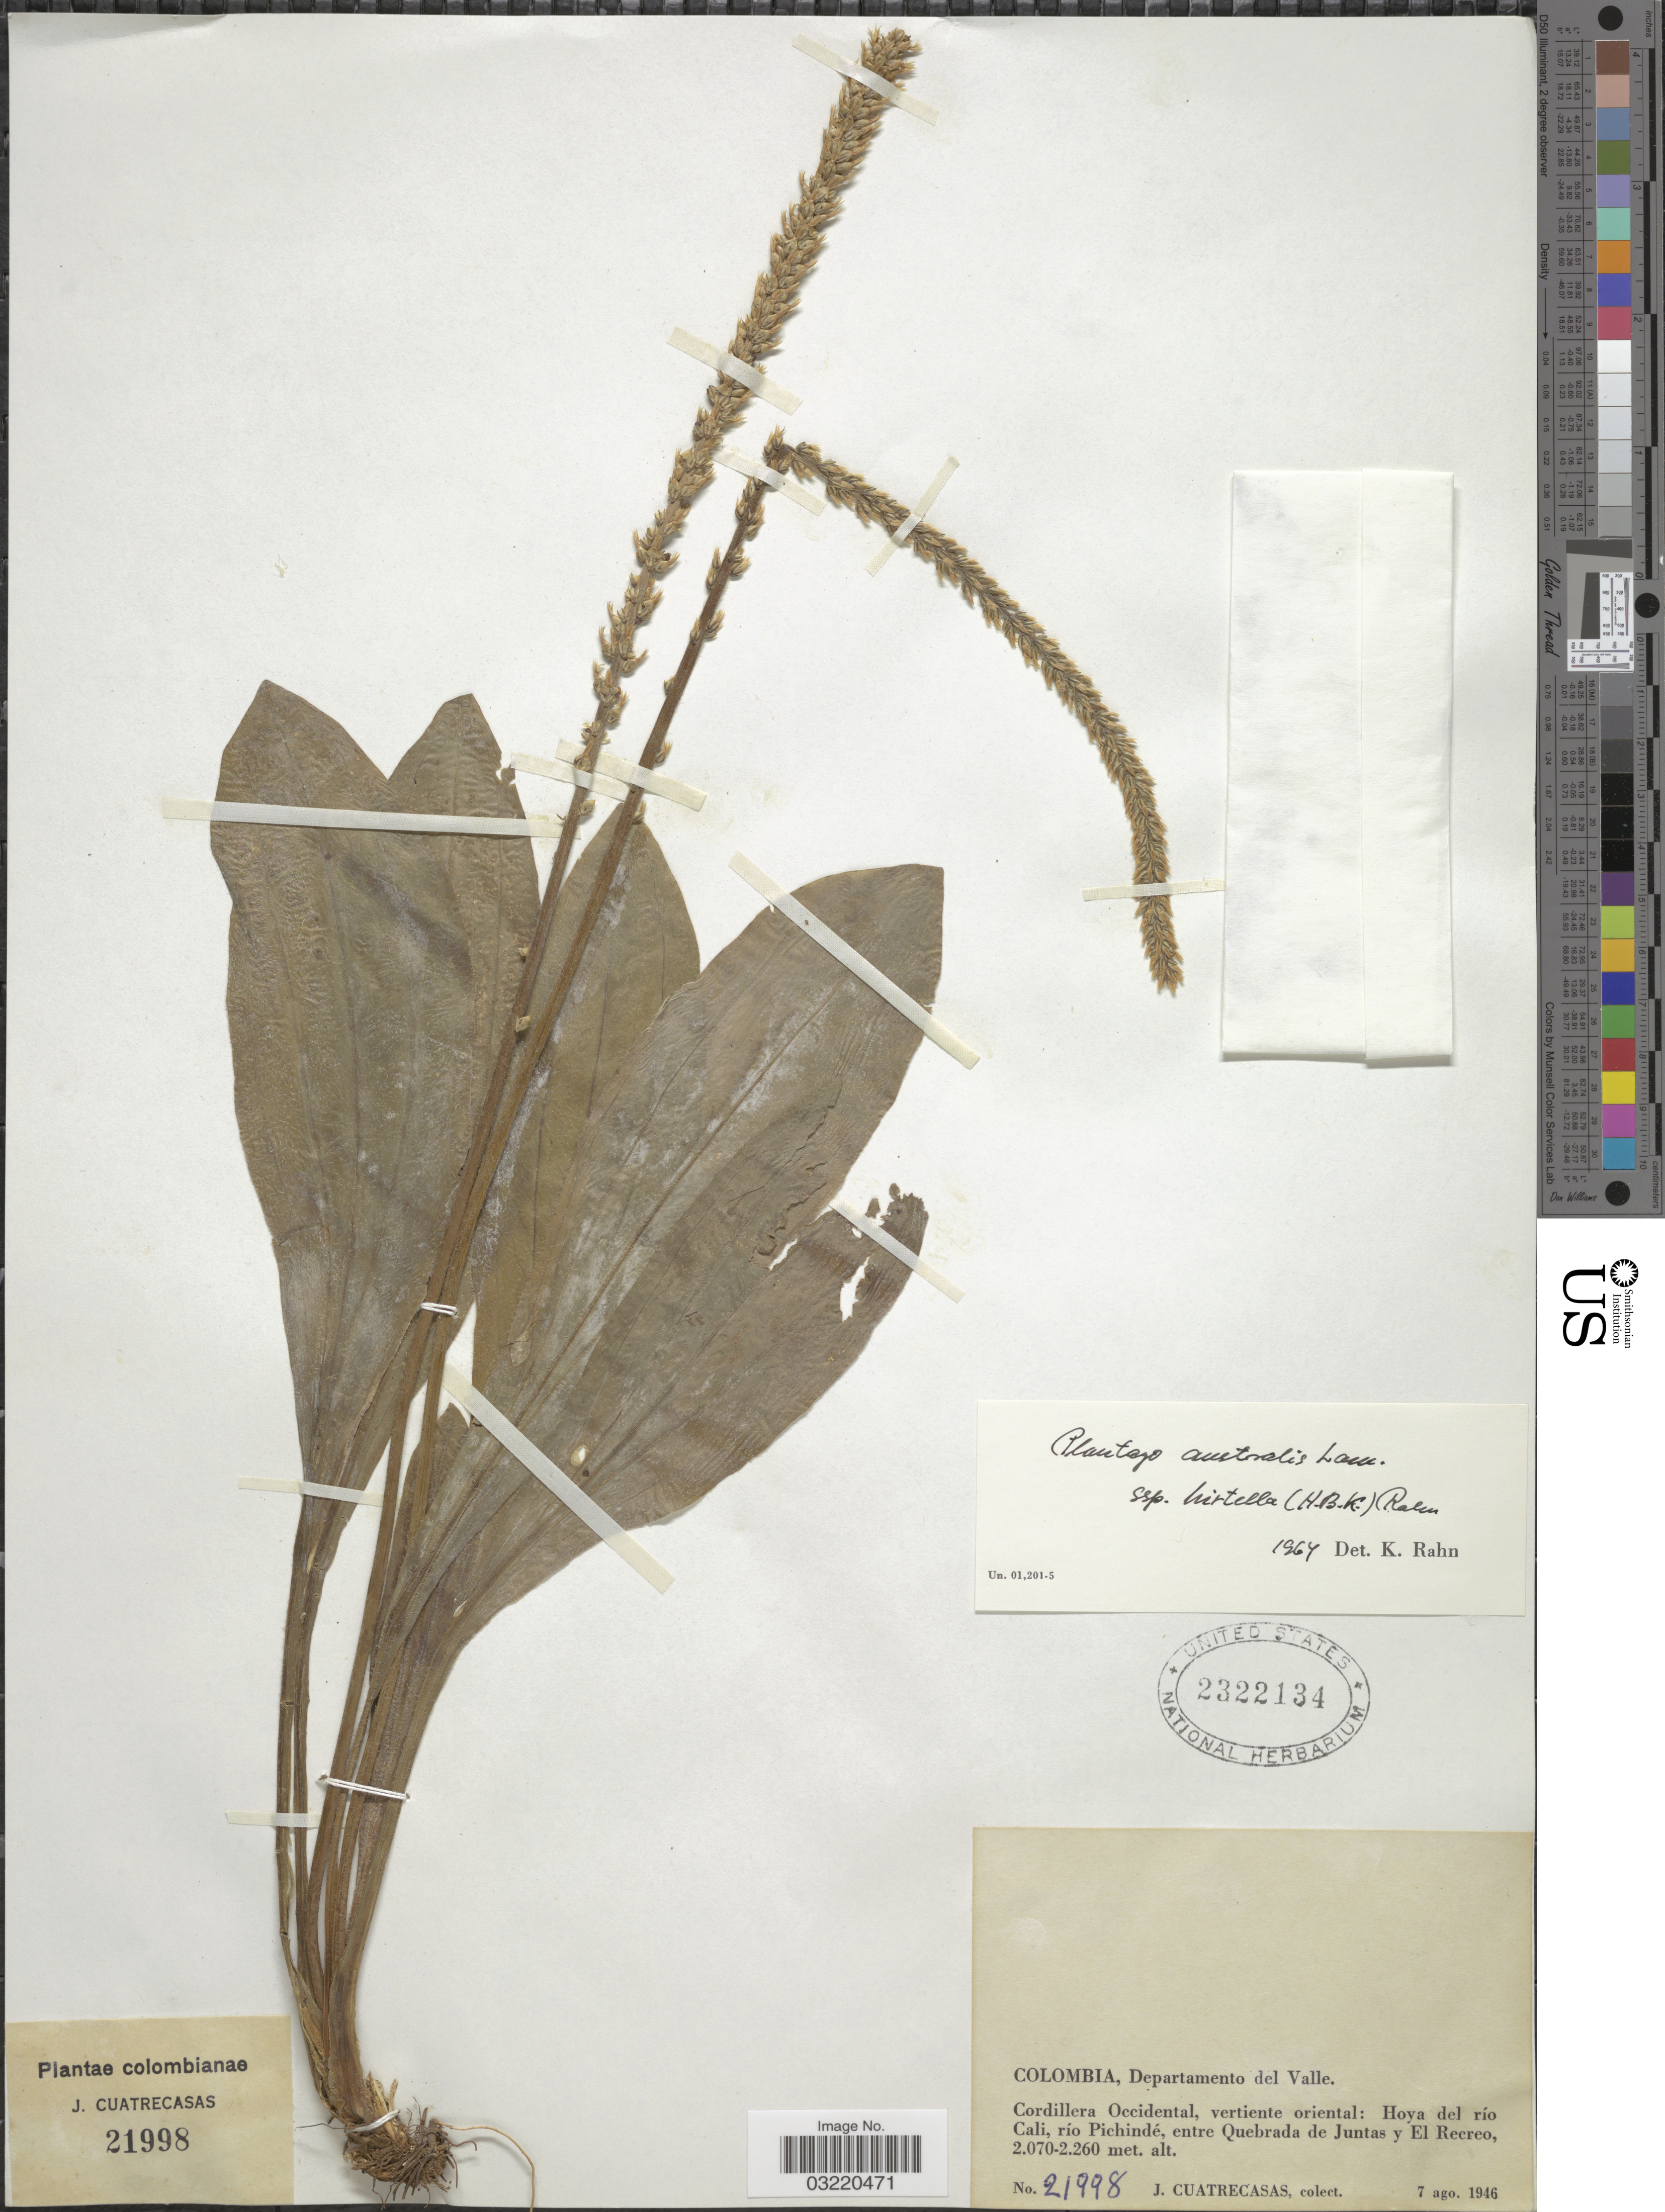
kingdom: Plantae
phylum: Tracheophyta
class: Magnoliopsida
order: Lamiales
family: Plantaginaceae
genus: Plantago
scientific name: Plantago australis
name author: Lam.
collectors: J. Cuatrecasas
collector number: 21998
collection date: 1946-08-07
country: Colombia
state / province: Valle del Cauca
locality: Departamento del Valle. Cordillera Occidental, vertiente oriental: Hoya del río Cali, río Pichindé, entre Quebrada de Juntas y El Recreo.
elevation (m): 2070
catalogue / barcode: US 2322134